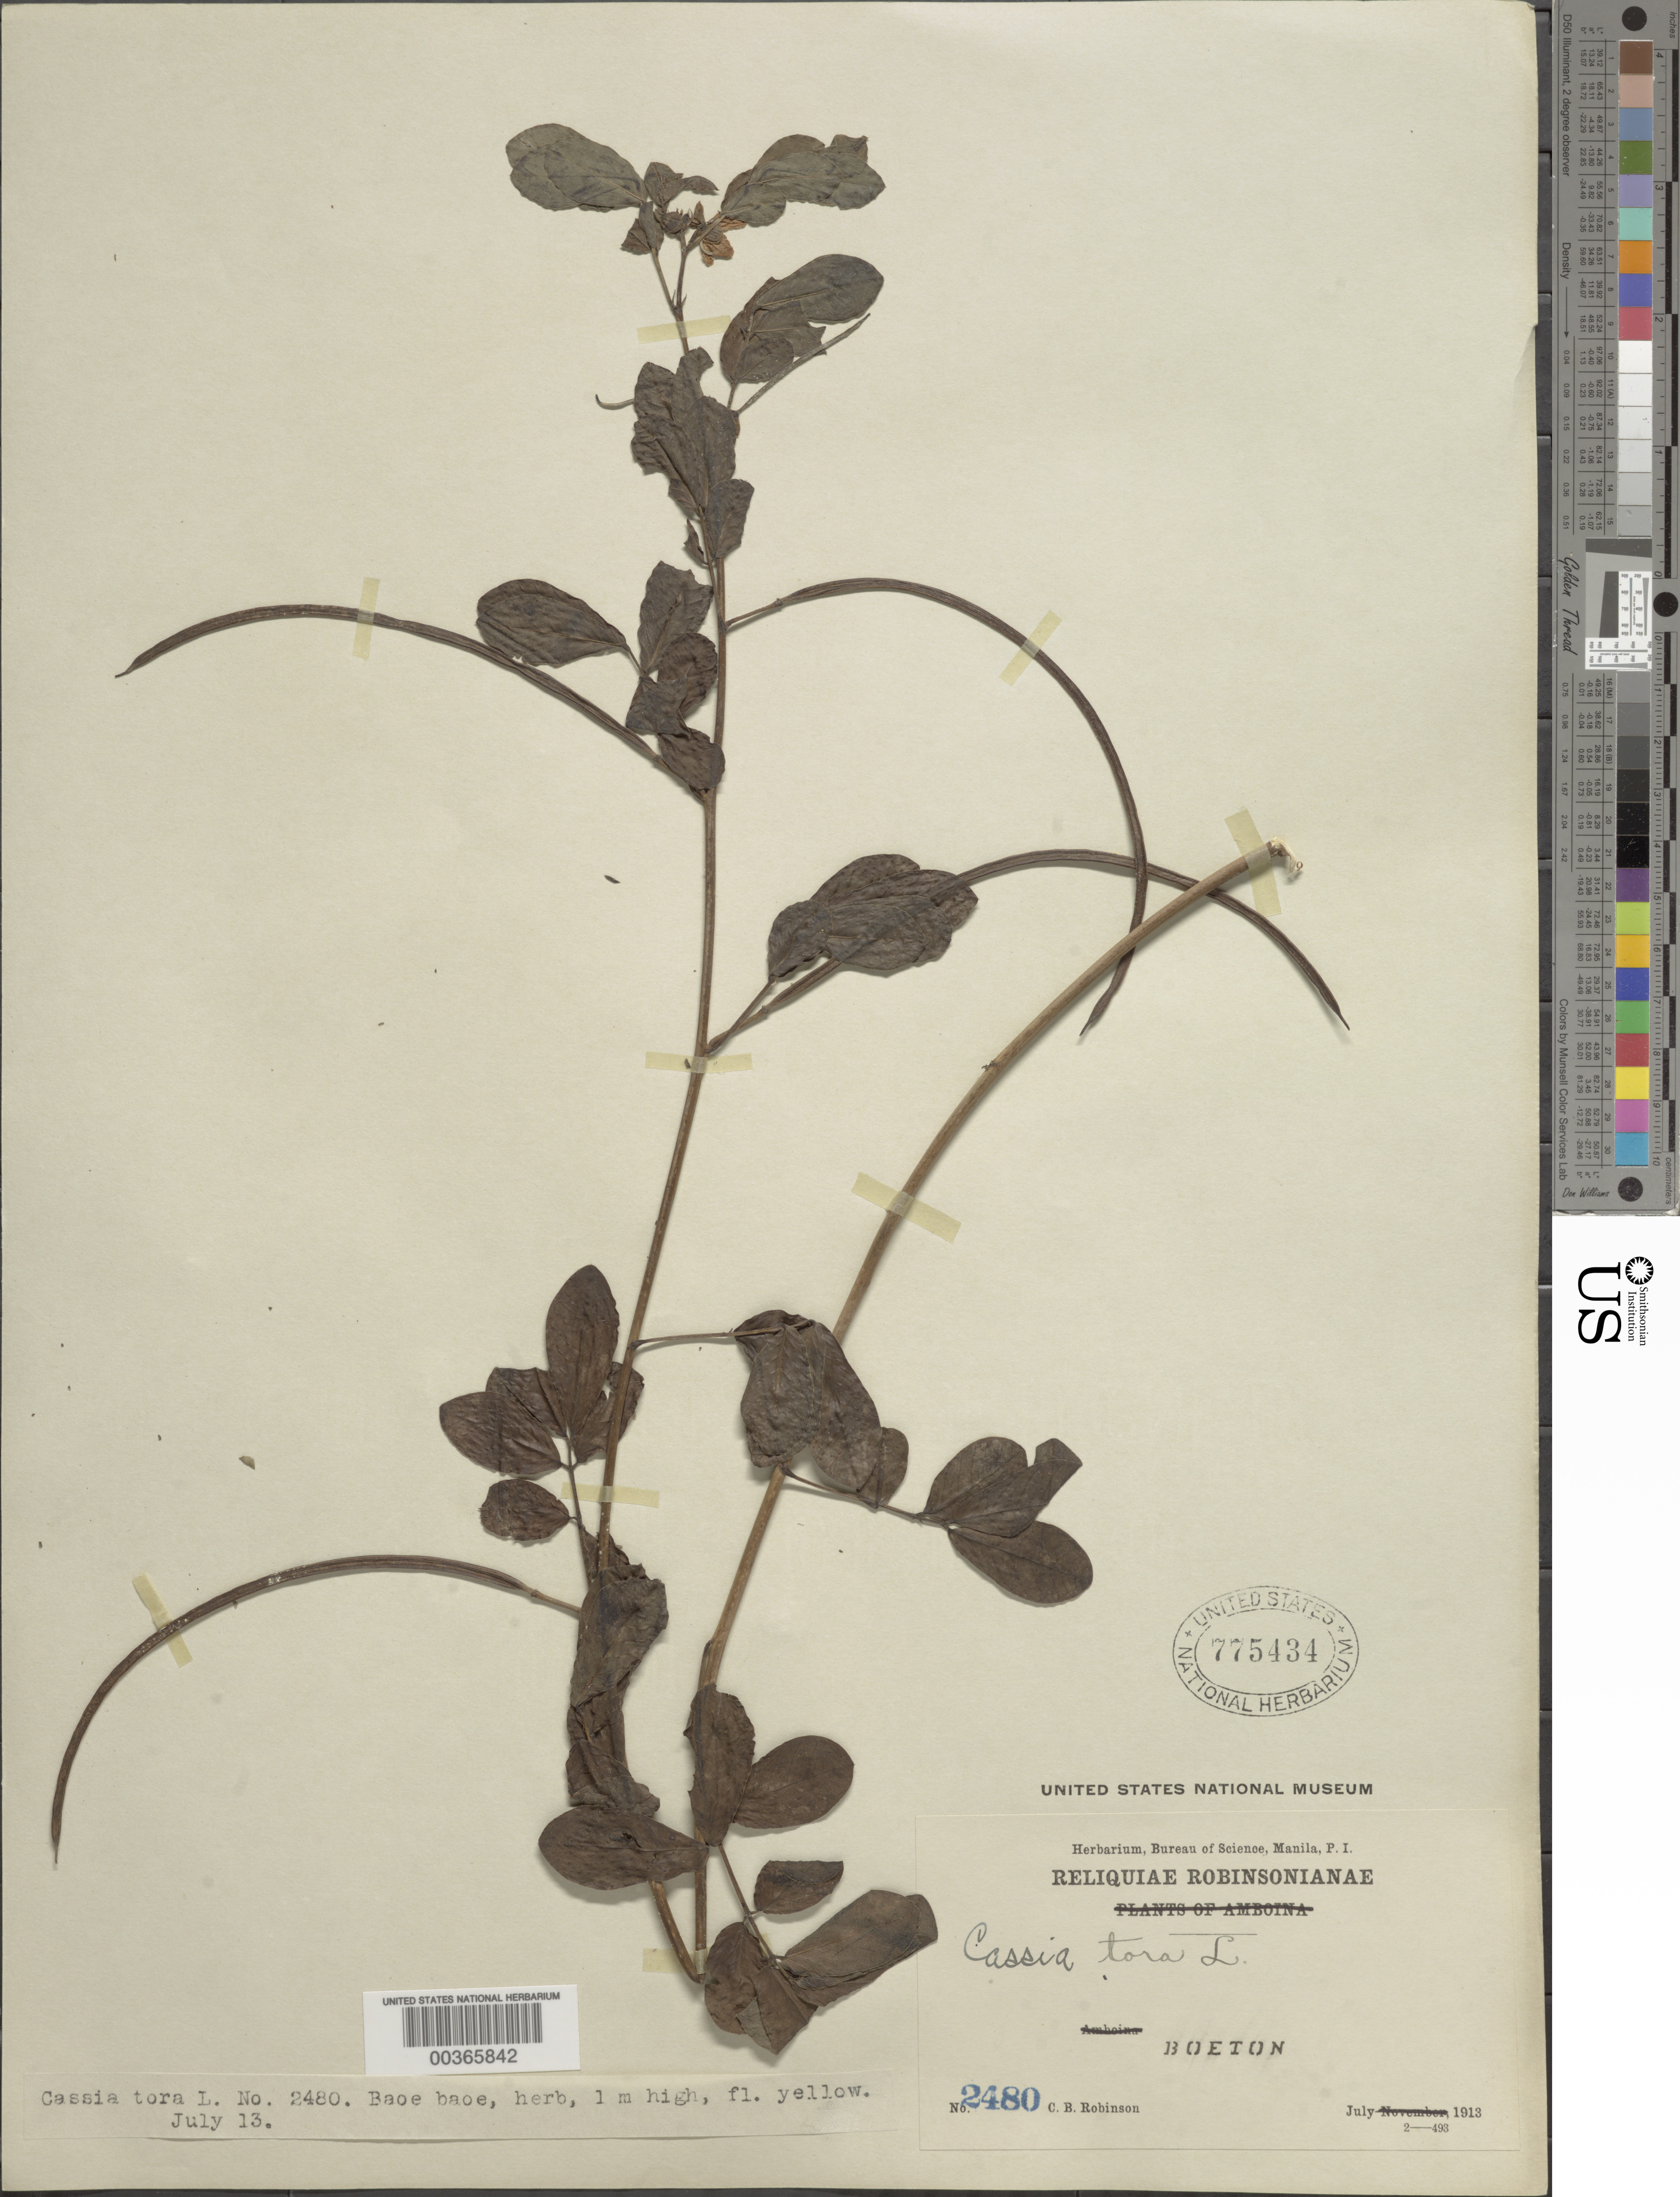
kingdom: Plantae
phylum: Tracheophyta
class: Magnoliopsida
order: Fabales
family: Fabaceae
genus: Senna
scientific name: Senna tora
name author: (L.) Roxb.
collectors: C. Robinson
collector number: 2480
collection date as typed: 13 Jul 1913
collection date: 1913-07-13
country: Indonesia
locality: Boeton; baoe baoe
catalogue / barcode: US 775434